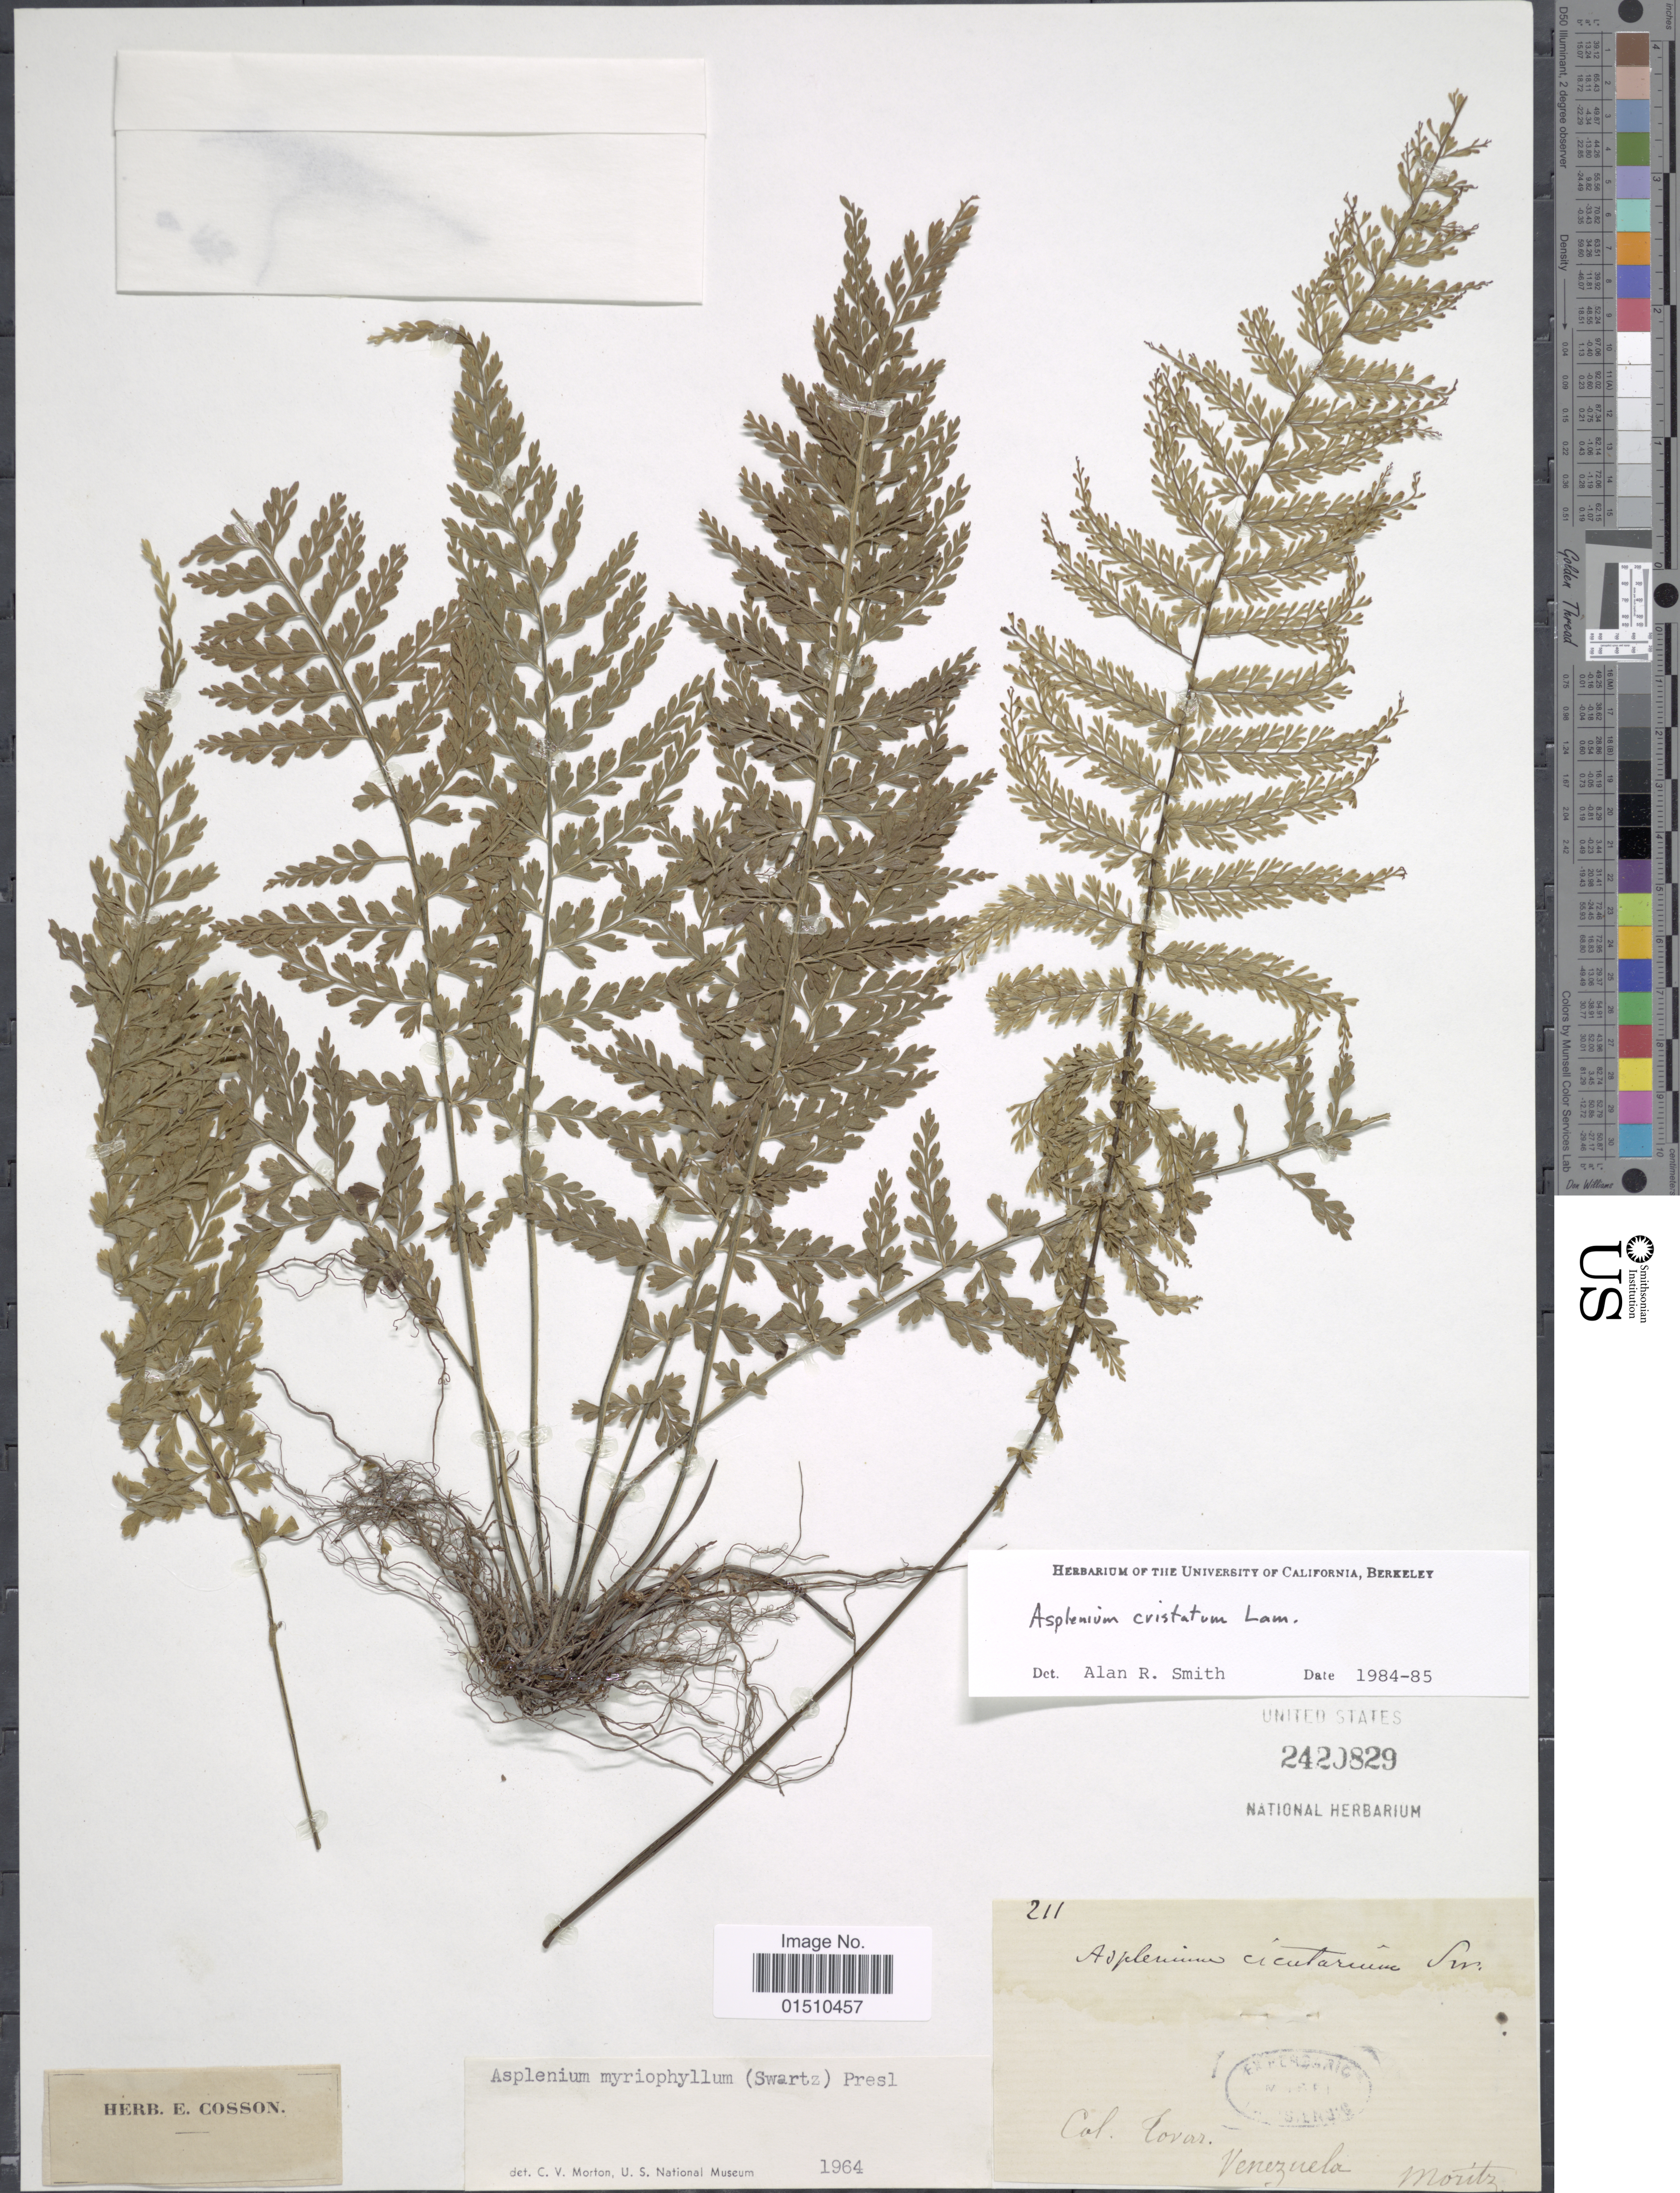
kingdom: Plantae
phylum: Tracheophyta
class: Polypodiopsida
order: Polypodiales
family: Aspleniaceae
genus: Asplenium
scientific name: Asplenium cristatum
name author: Lam.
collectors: Moritz, --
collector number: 211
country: Venezuela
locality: Venezuela, Col. Tovar.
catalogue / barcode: US 2420829